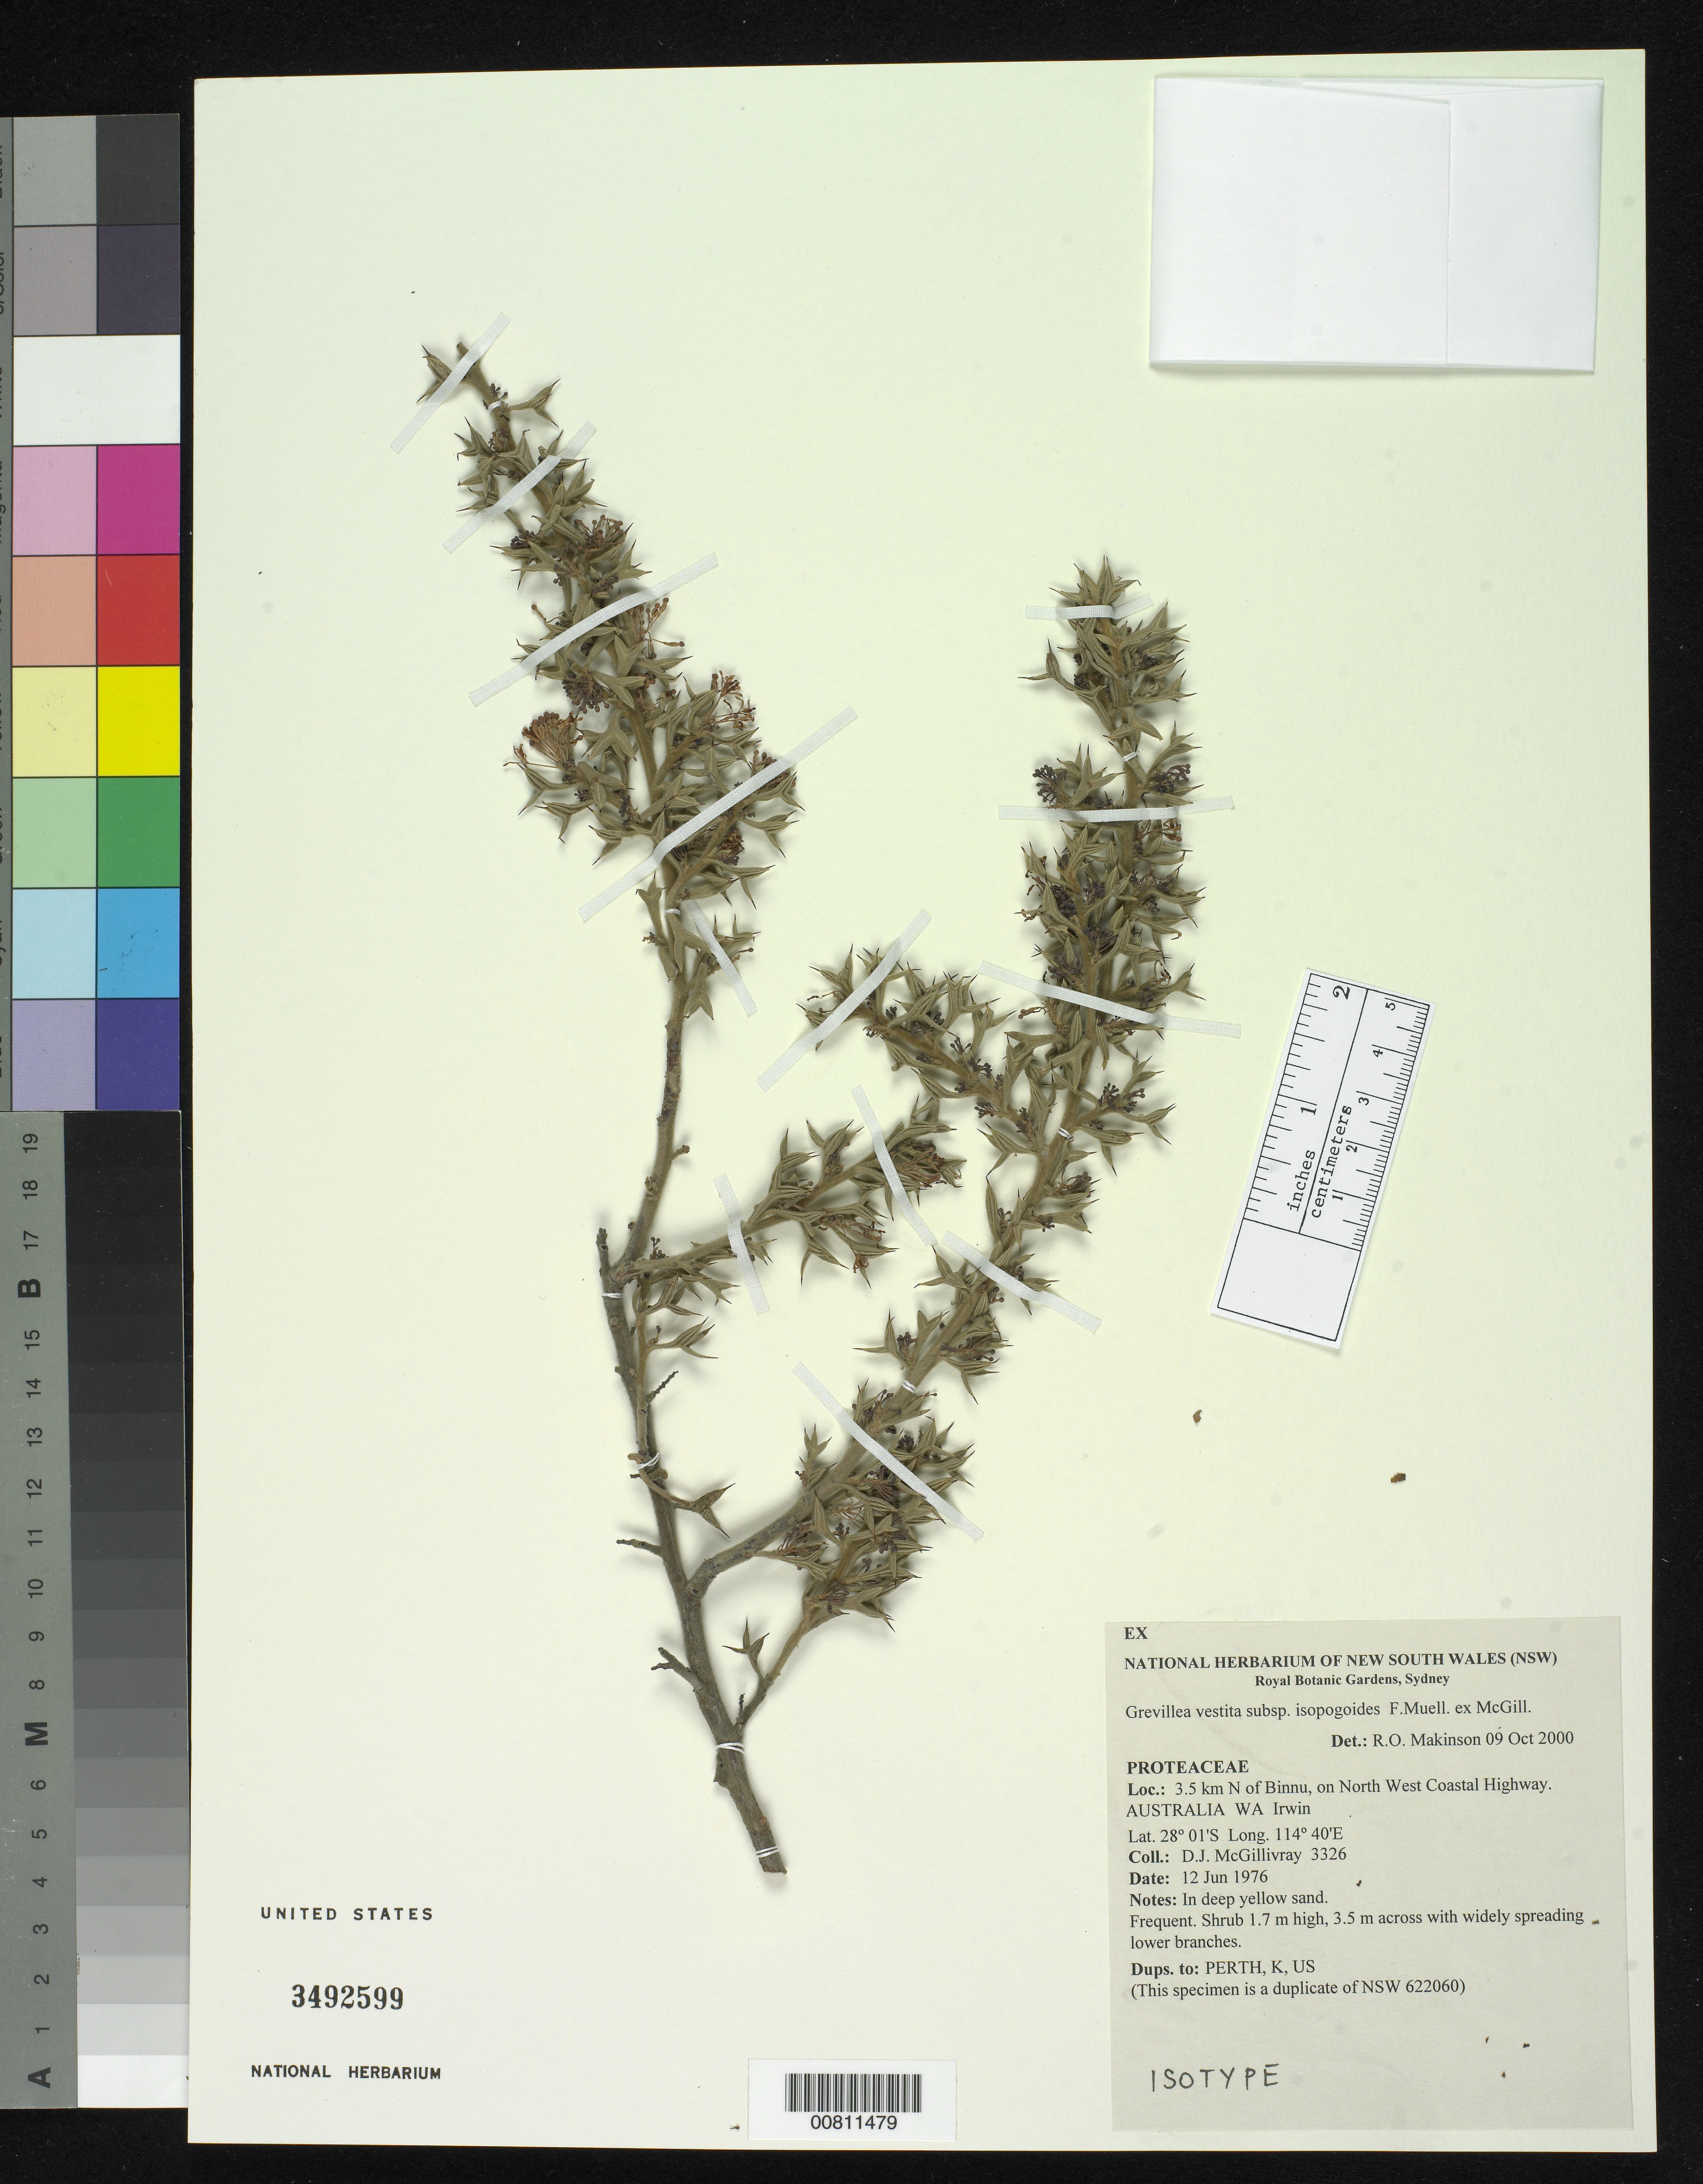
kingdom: Plantae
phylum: Tracheophyta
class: Magnoliopsida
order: Proteales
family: Proteaceae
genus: Grevillea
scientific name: Grevillea vestita subsp. isopogoides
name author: F.Mueller ex McGill.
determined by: Makinson, R. O.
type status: Isotype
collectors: D. J. McGillivray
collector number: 3326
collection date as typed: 12 Jun 1976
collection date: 1976-06-12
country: Australia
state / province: Western Australia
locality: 3.5 km N of Binnu, on North West Coastal Highway.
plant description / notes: This specimen is a duplicate of NSW 622060.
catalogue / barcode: US 3492599